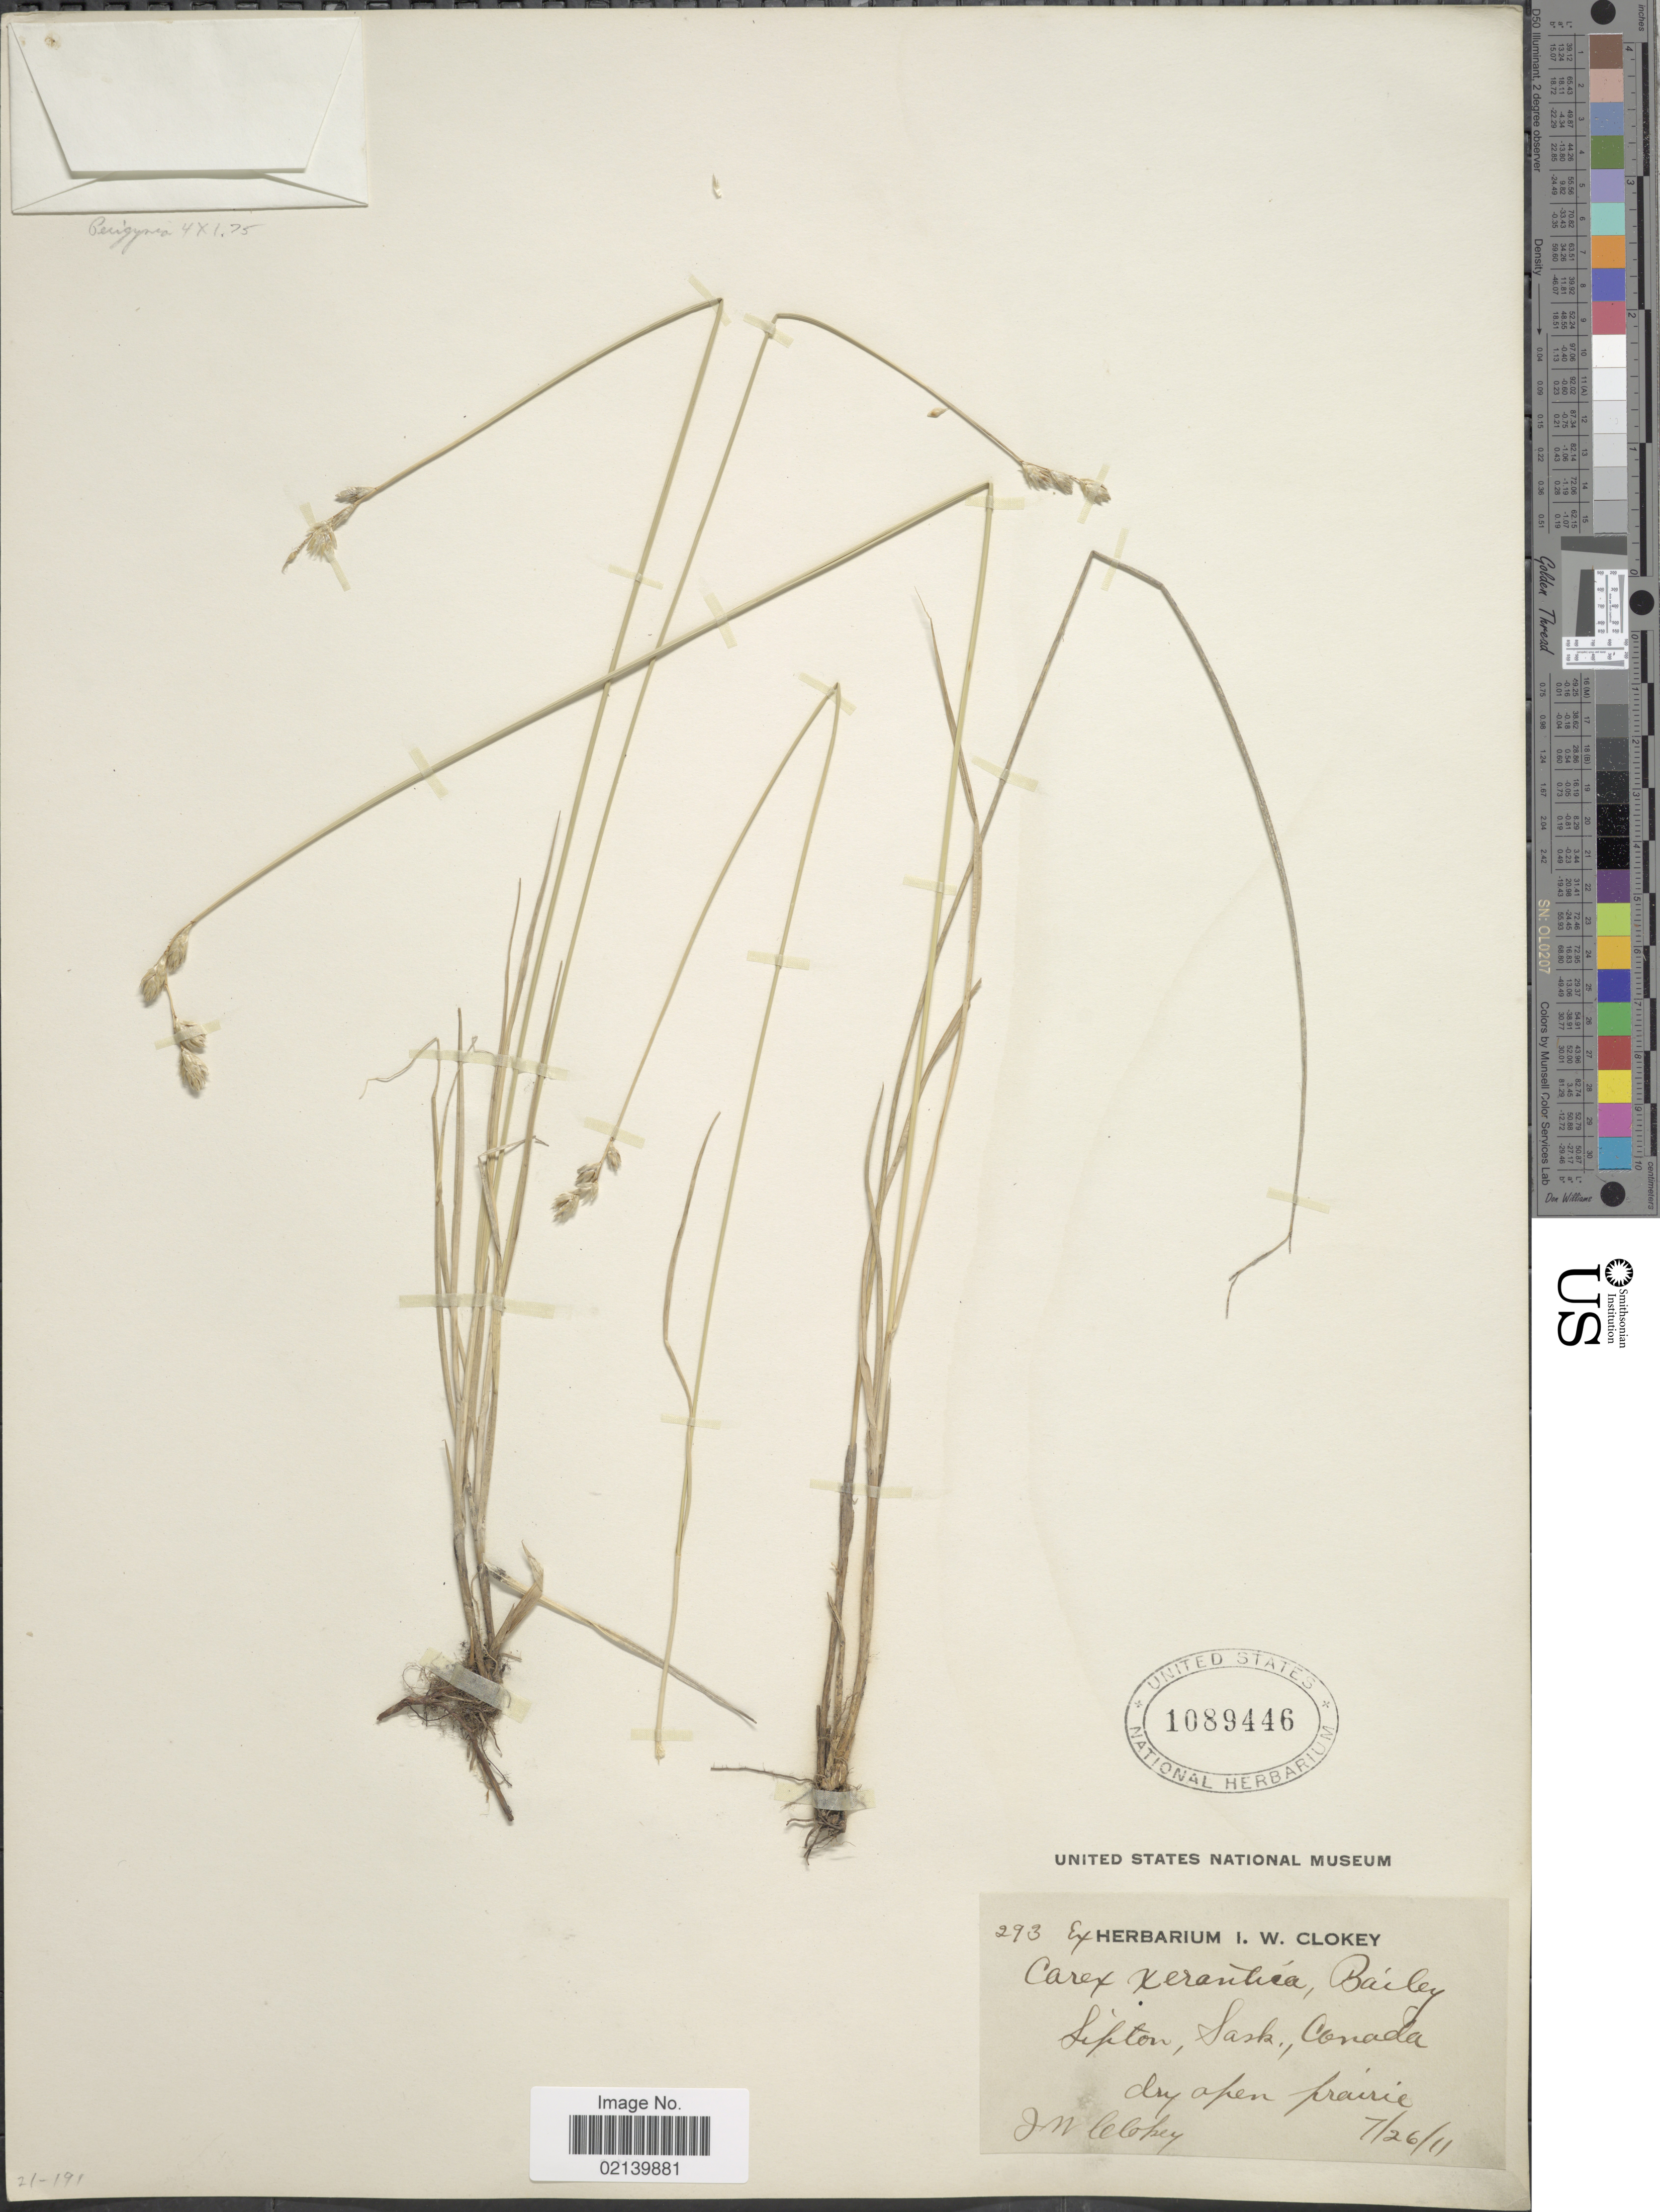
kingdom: Plantae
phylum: Tracheophyta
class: Liliopsida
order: Poales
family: Cyperaceae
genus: Carex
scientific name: Carex xerantica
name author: L.H. Bailey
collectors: I. W. Clokey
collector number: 293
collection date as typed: Transcribed d/m/y: 26/7/11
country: Canada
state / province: Saskatchewan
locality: Sipton, Sask., Canada.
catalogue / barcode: US 1089446